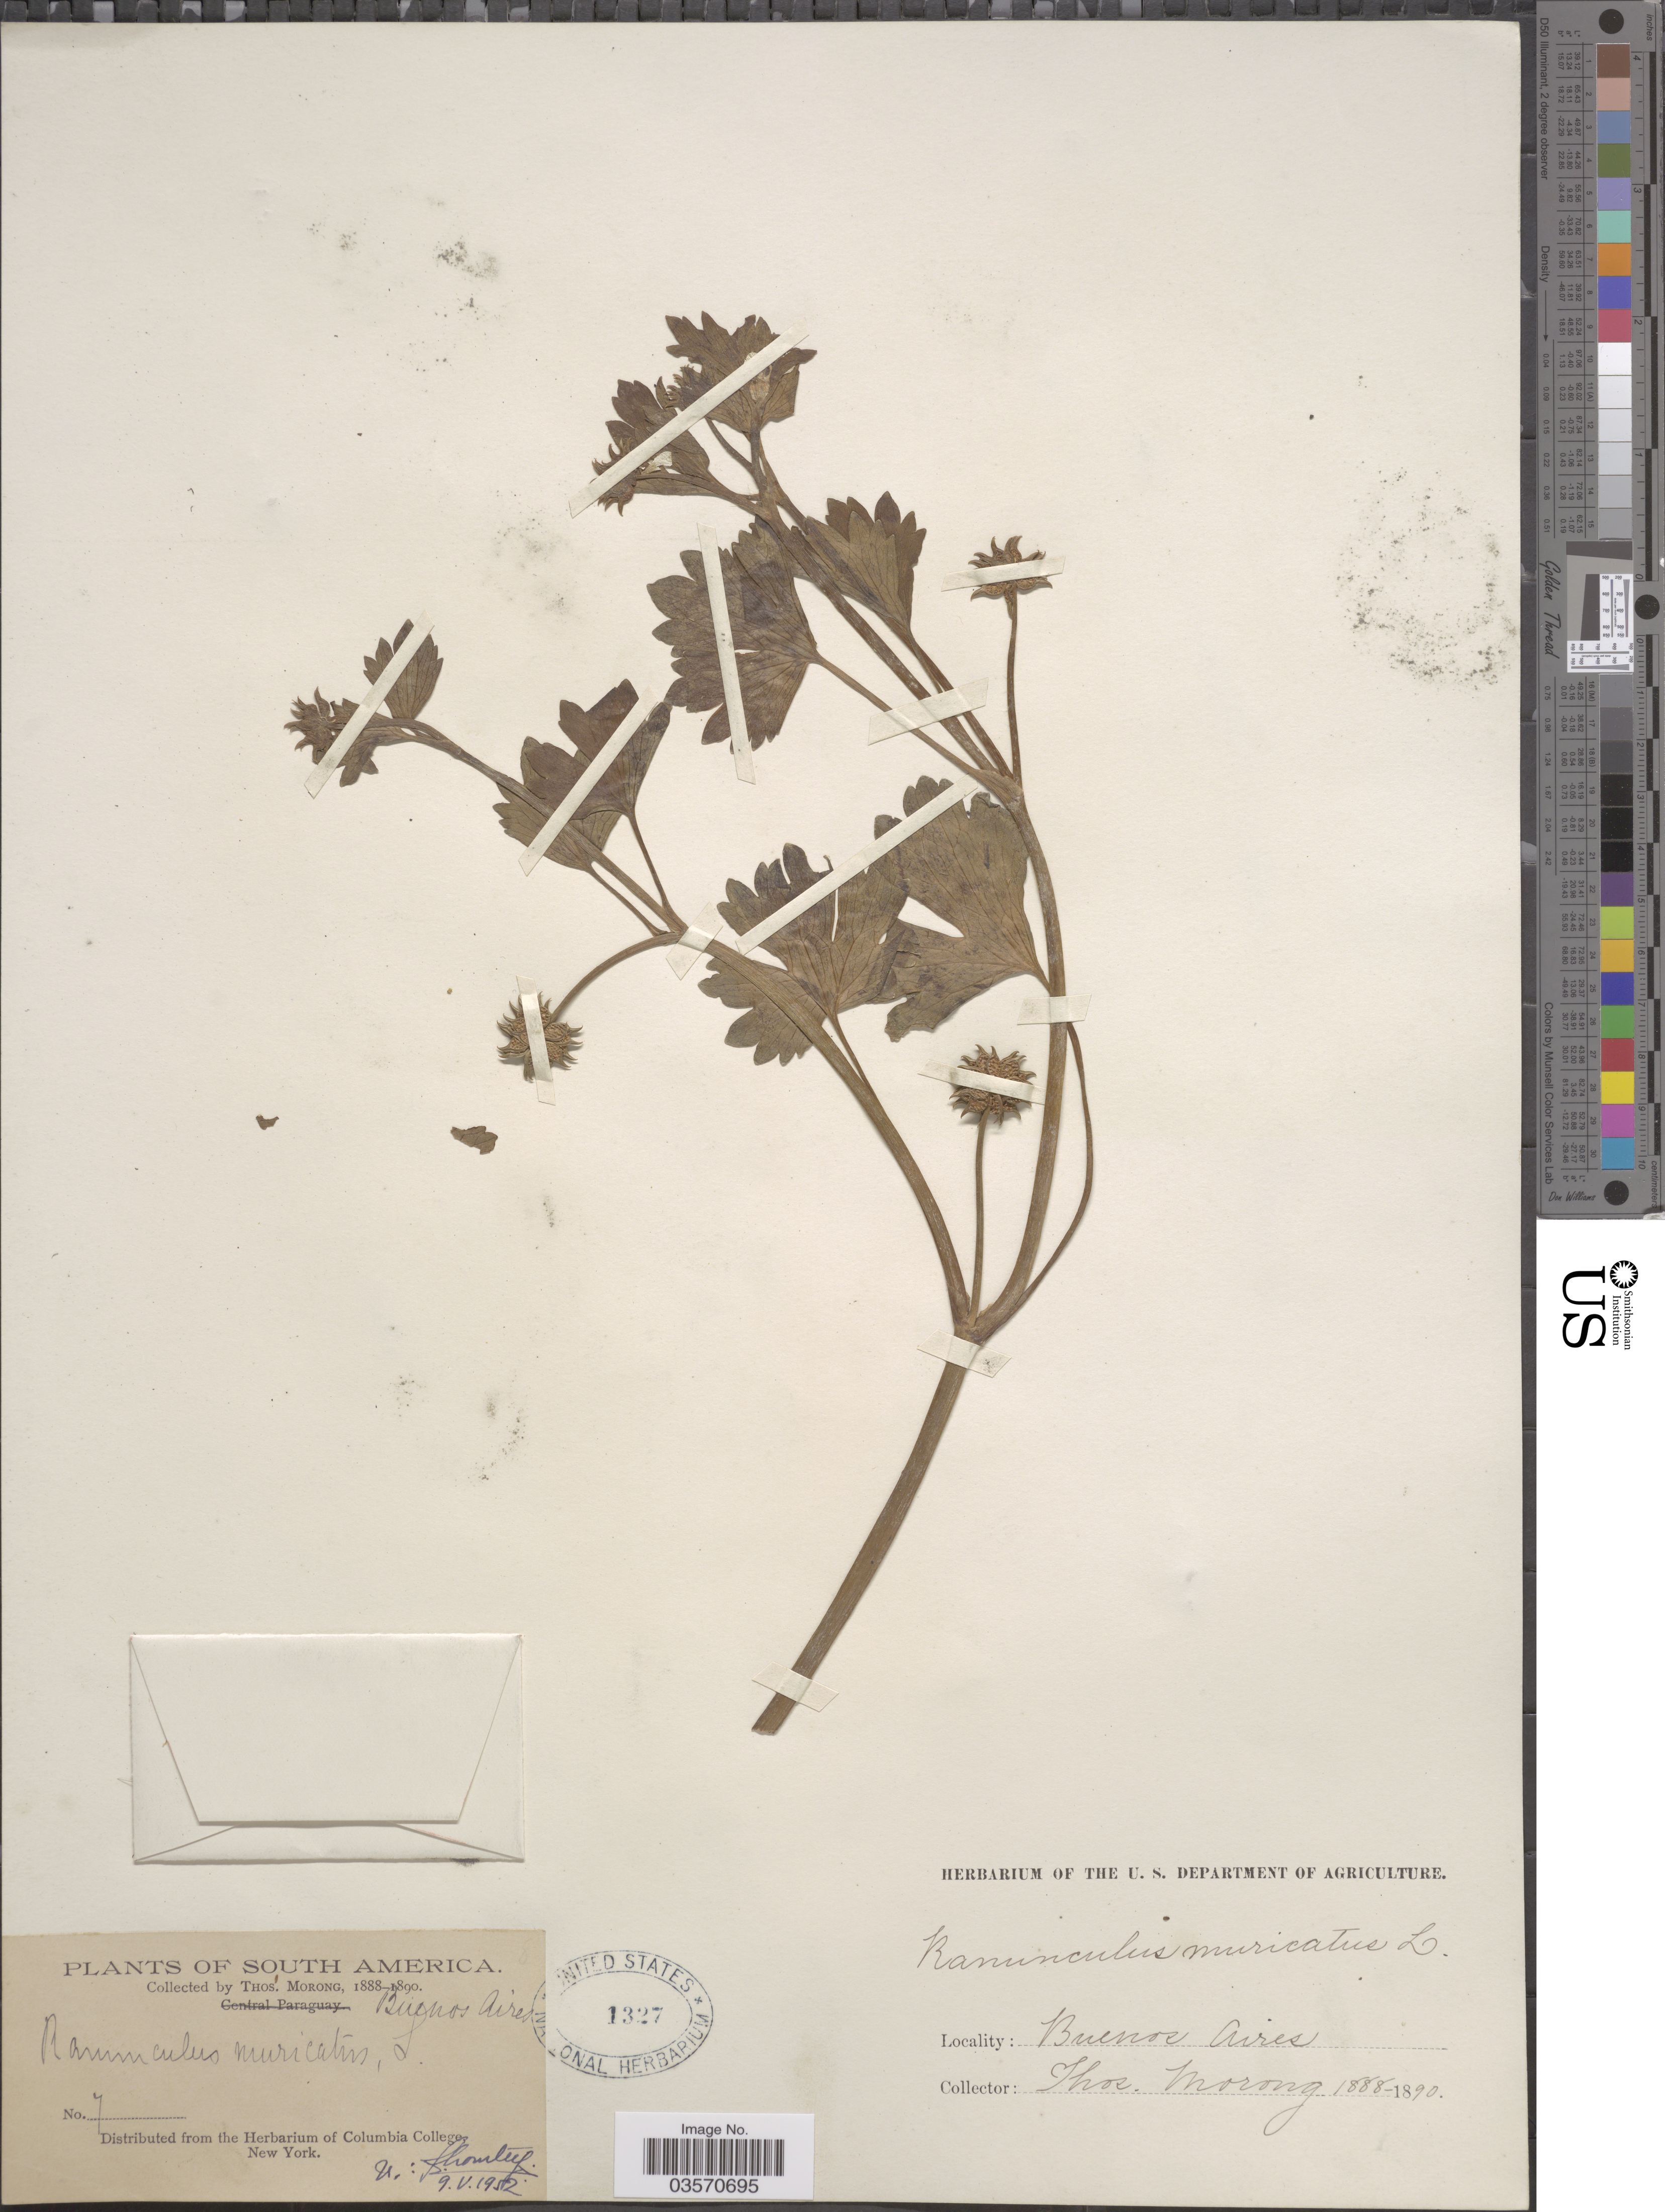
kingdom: Plantae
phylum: Tracheophyta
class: Magnoliopsida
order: Ranunculales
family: Ranunculaceae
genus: Ranunculus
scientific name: Ranunculus muricatus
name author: L.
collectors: ex herb. T. Morong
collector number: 7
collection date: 1888/1890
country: Argentina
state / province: Buenos Aires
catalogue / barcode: US 1327